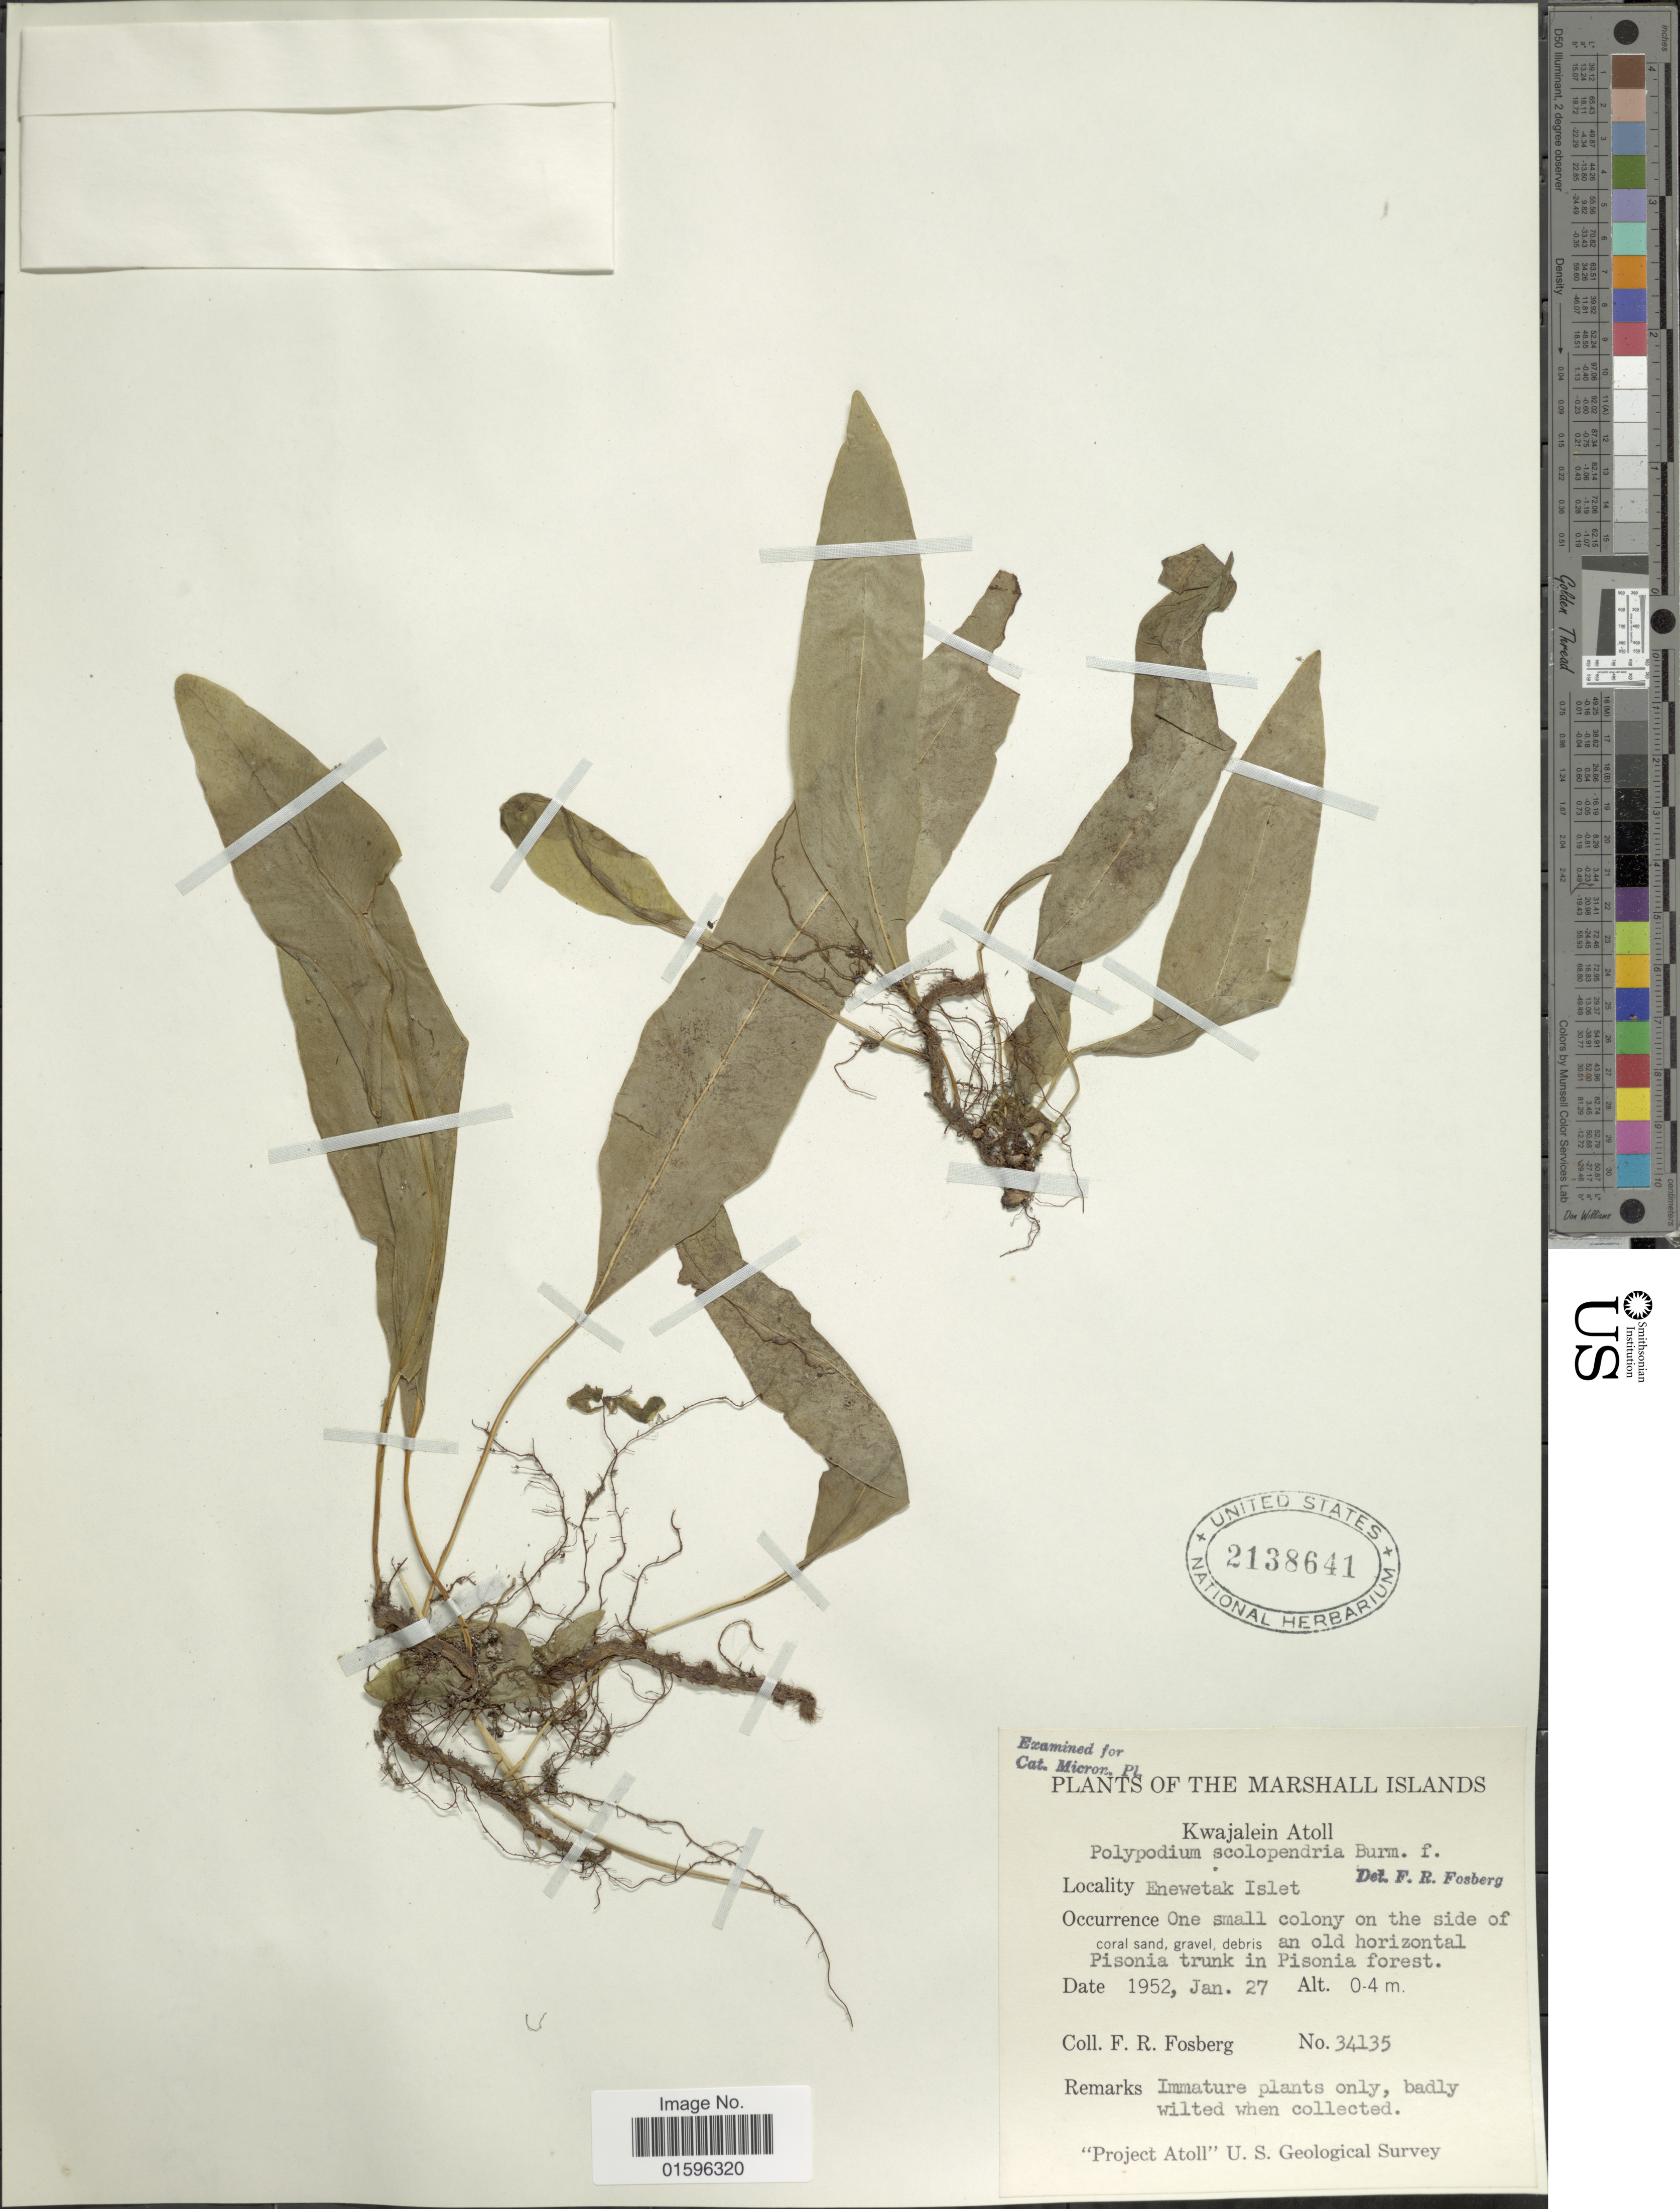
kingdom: Plantae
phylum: Tracheophyta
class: Polypodiopsida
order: Polypodiales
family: Polypodiaceae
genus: Polypodium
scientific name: Polypodium scolopendria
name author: Burm. f.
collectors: F. R. Fosberg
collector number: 34135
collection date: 1952-01-27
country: Marshall Islands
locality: The Marshall Islands, Kwajalein Atoll, Enewetak Islet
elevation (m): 0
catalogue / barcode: US 2138641